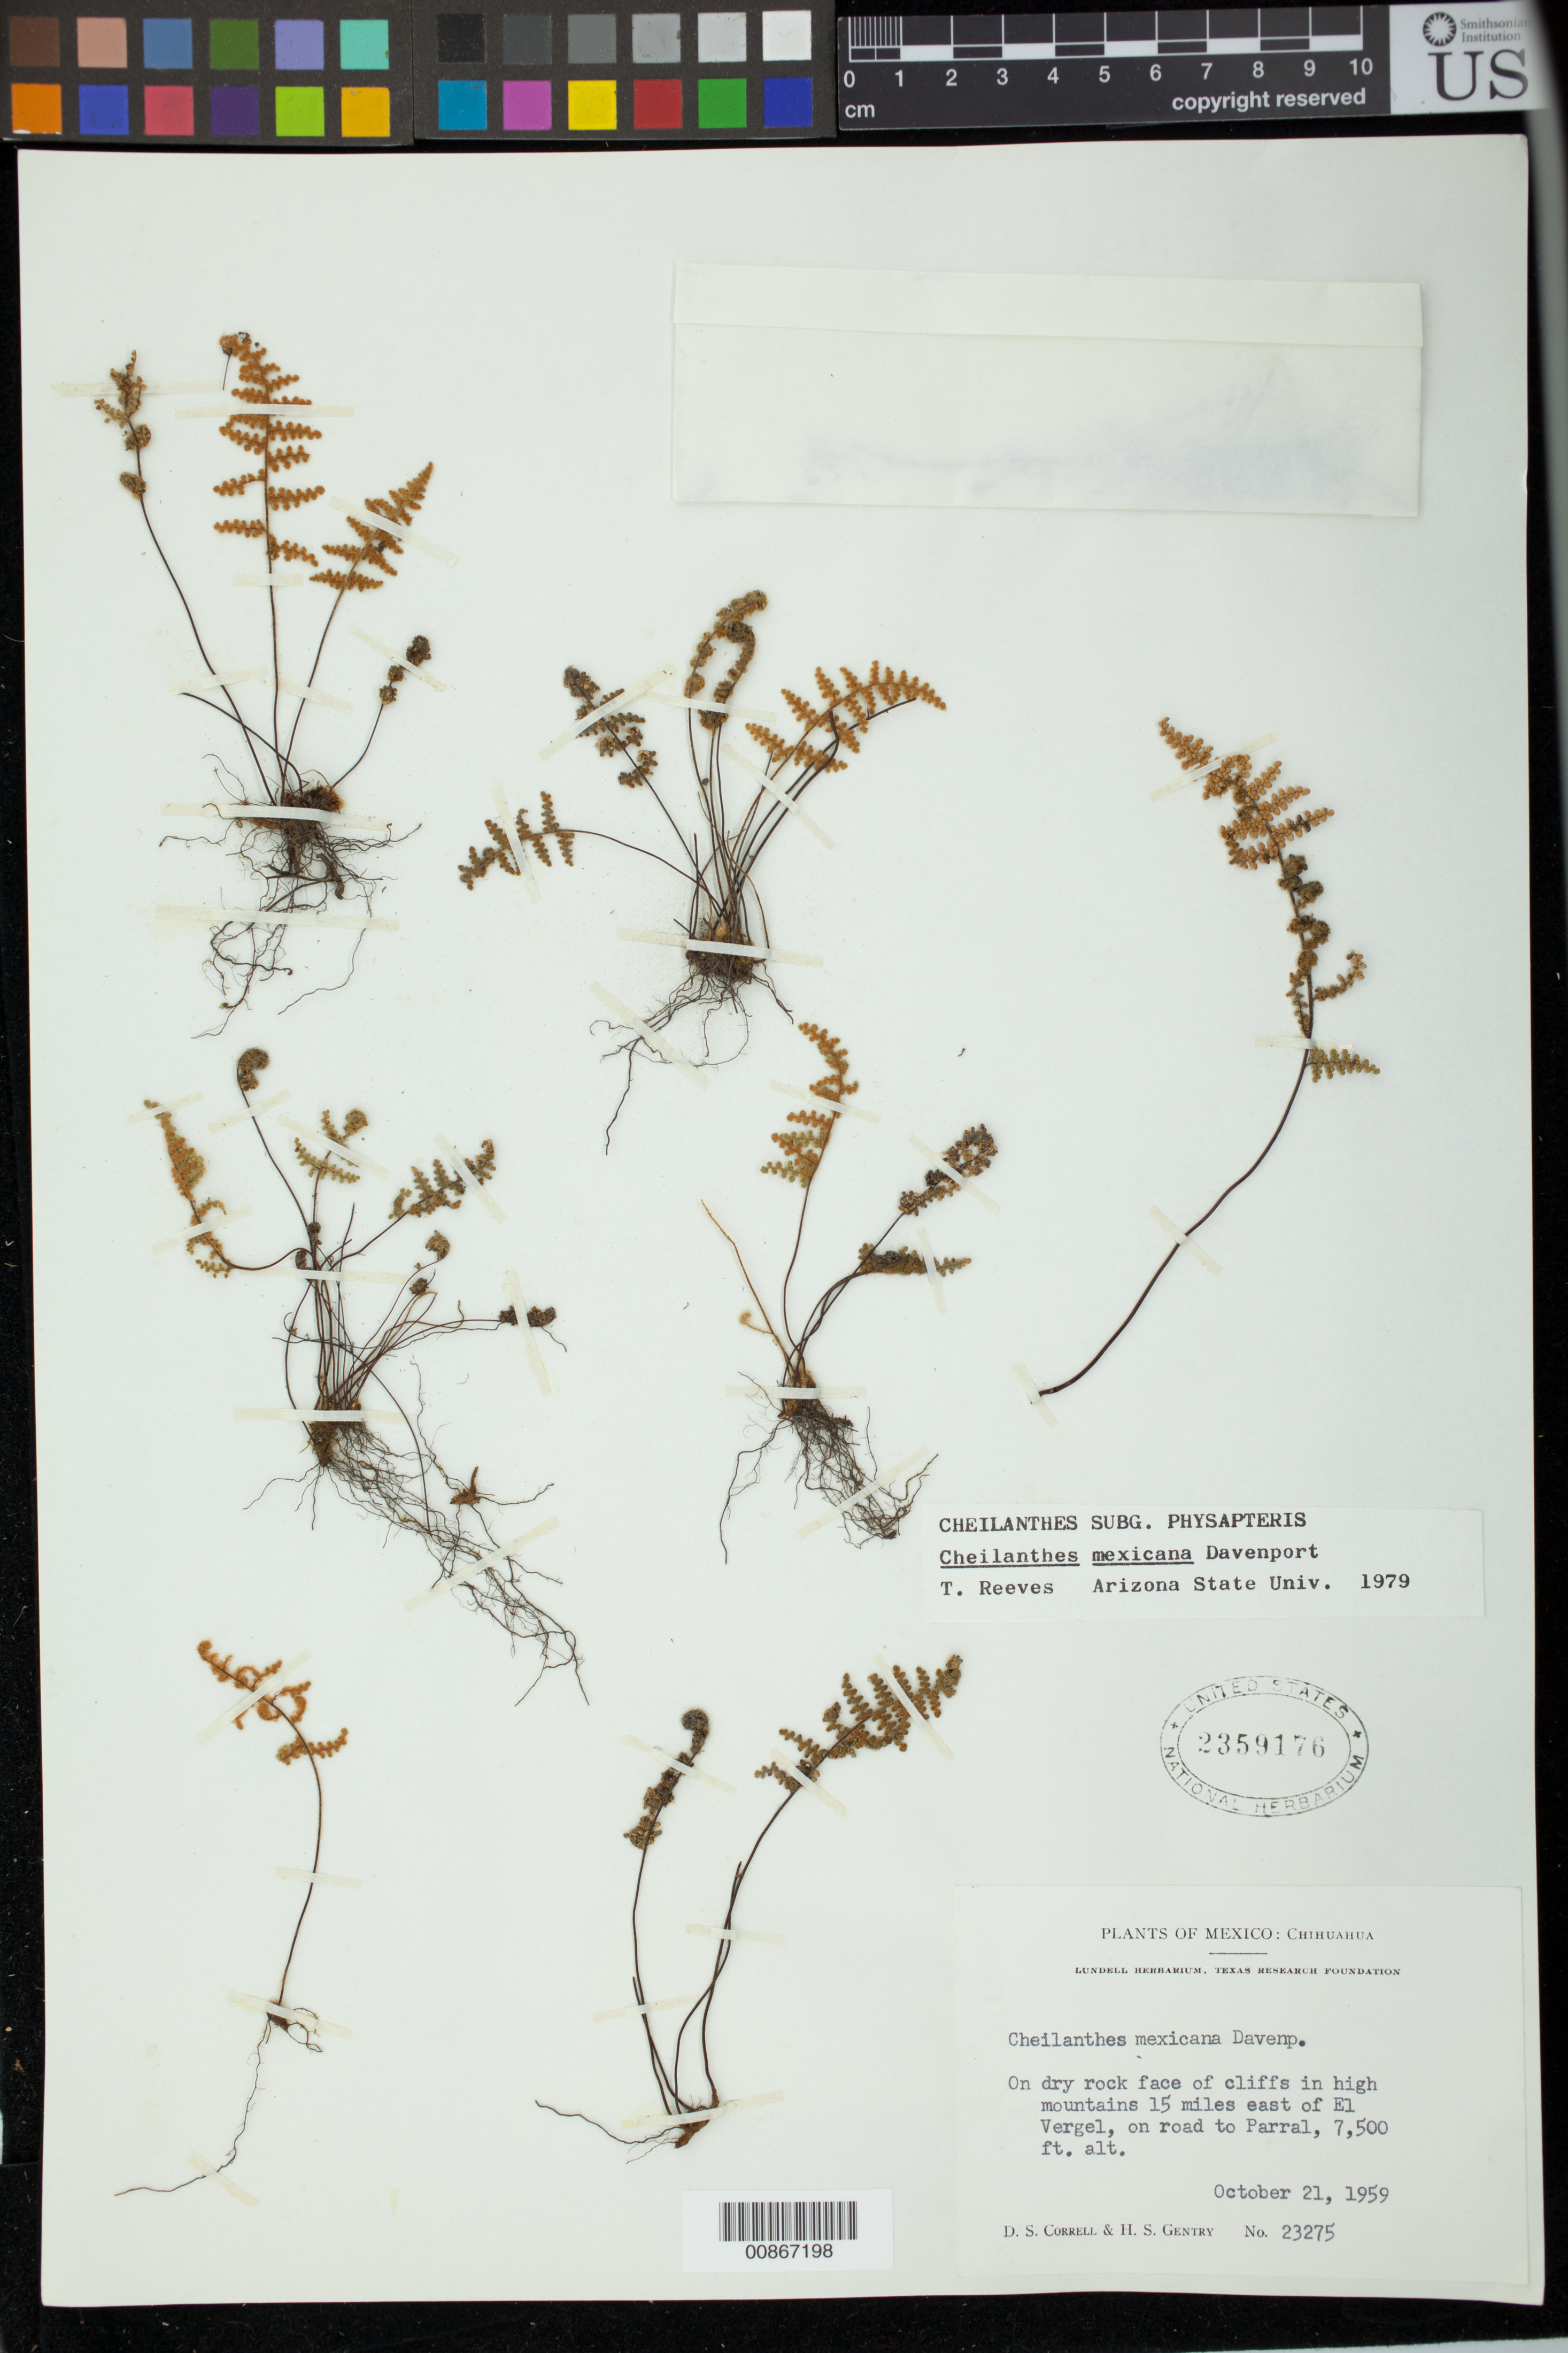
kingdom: Plantae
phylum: Tracheophyta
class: Polypodiopsida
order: Polypodiales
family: Pteridaceae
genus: Myriopteris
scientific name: Myriopteris mexicana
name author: (Davenp.) Grusz & Windham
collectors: D. S. Correll & H. S. Gentry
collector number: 23275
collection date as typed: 21 Oct 1959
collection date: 1959-10-21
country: Mexico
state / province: Chihuahua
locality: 15 miles east of El Vergel, on road to Parral, Chihuahua.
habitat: On dry rock face of cliffs in high mountains.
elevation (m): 2286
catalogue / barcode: US 2359176